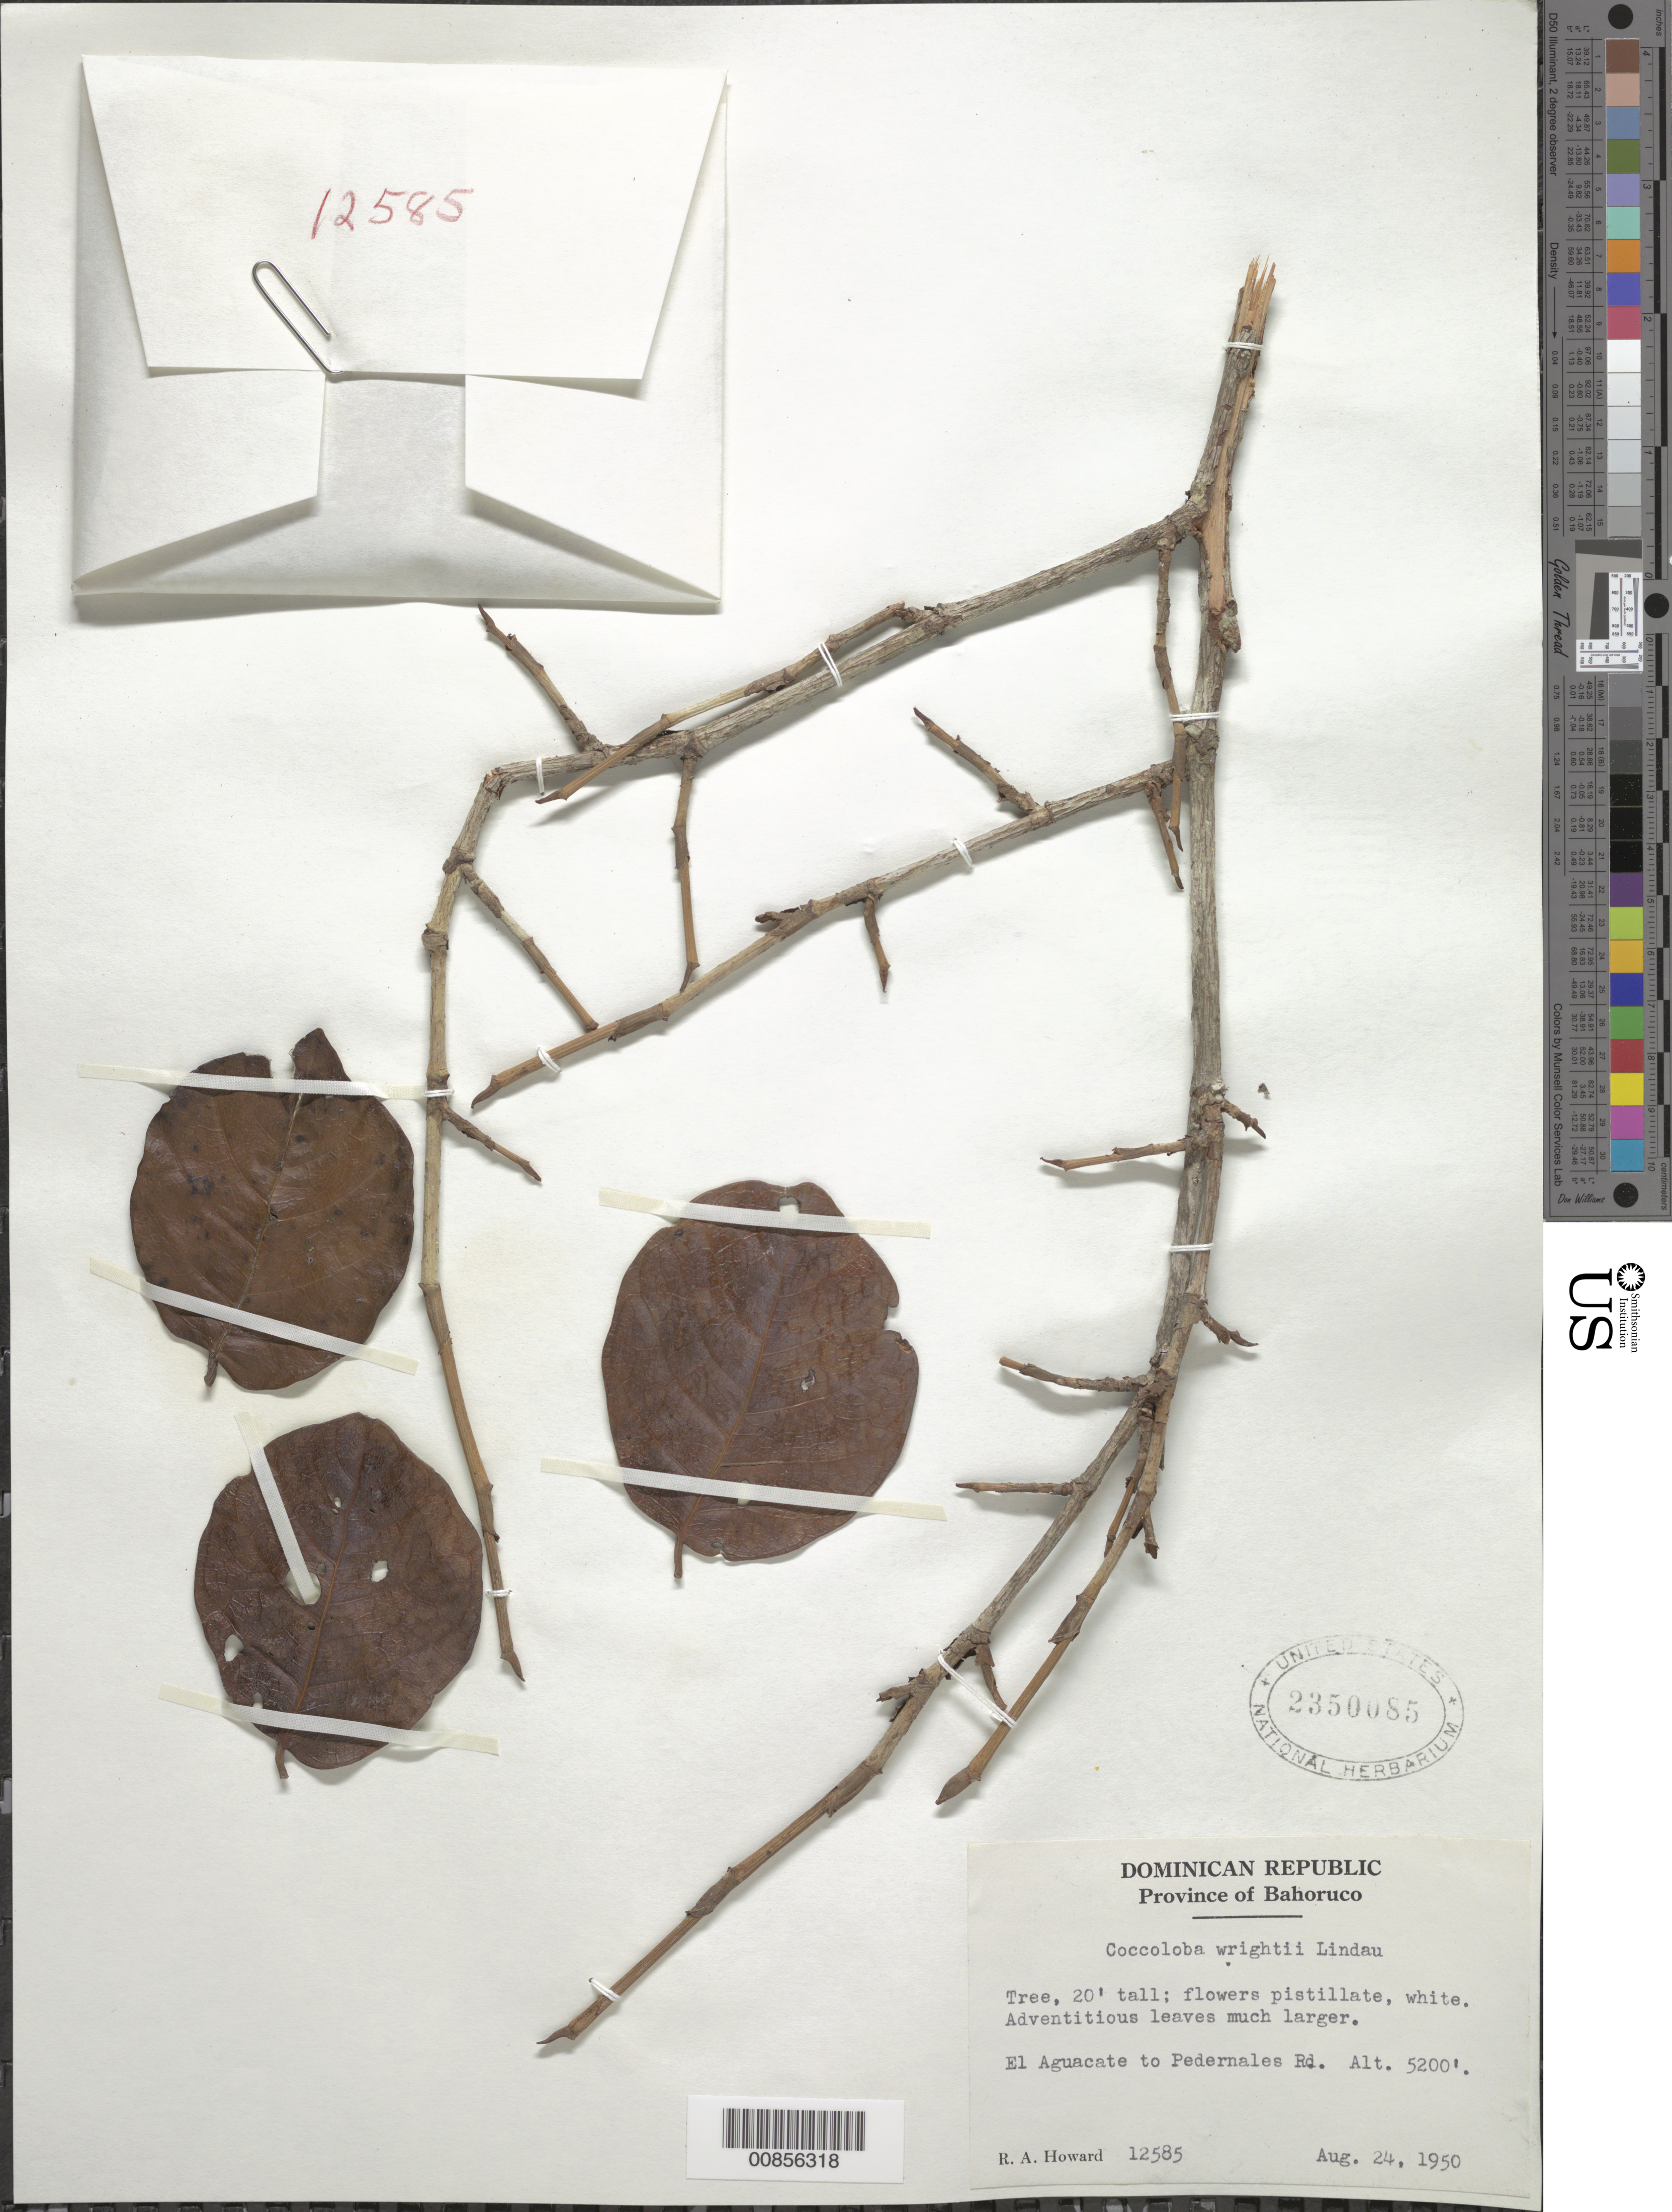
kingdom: Plantae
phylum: Tracheophyta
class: Magnoliopsida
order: Caryophyllales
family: Polygonaceae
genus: Coccoloba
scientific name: Coccoloba wrightii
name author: Lindau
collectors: R. A. Howard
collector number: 12585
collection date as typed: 24 Aug 1950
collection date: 1950-08-24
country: Dominican Republic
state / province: Baoruco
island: Hispaniola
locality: El Aguacate to Pedernales Rd.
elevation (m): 1585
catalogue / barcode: US 2350085